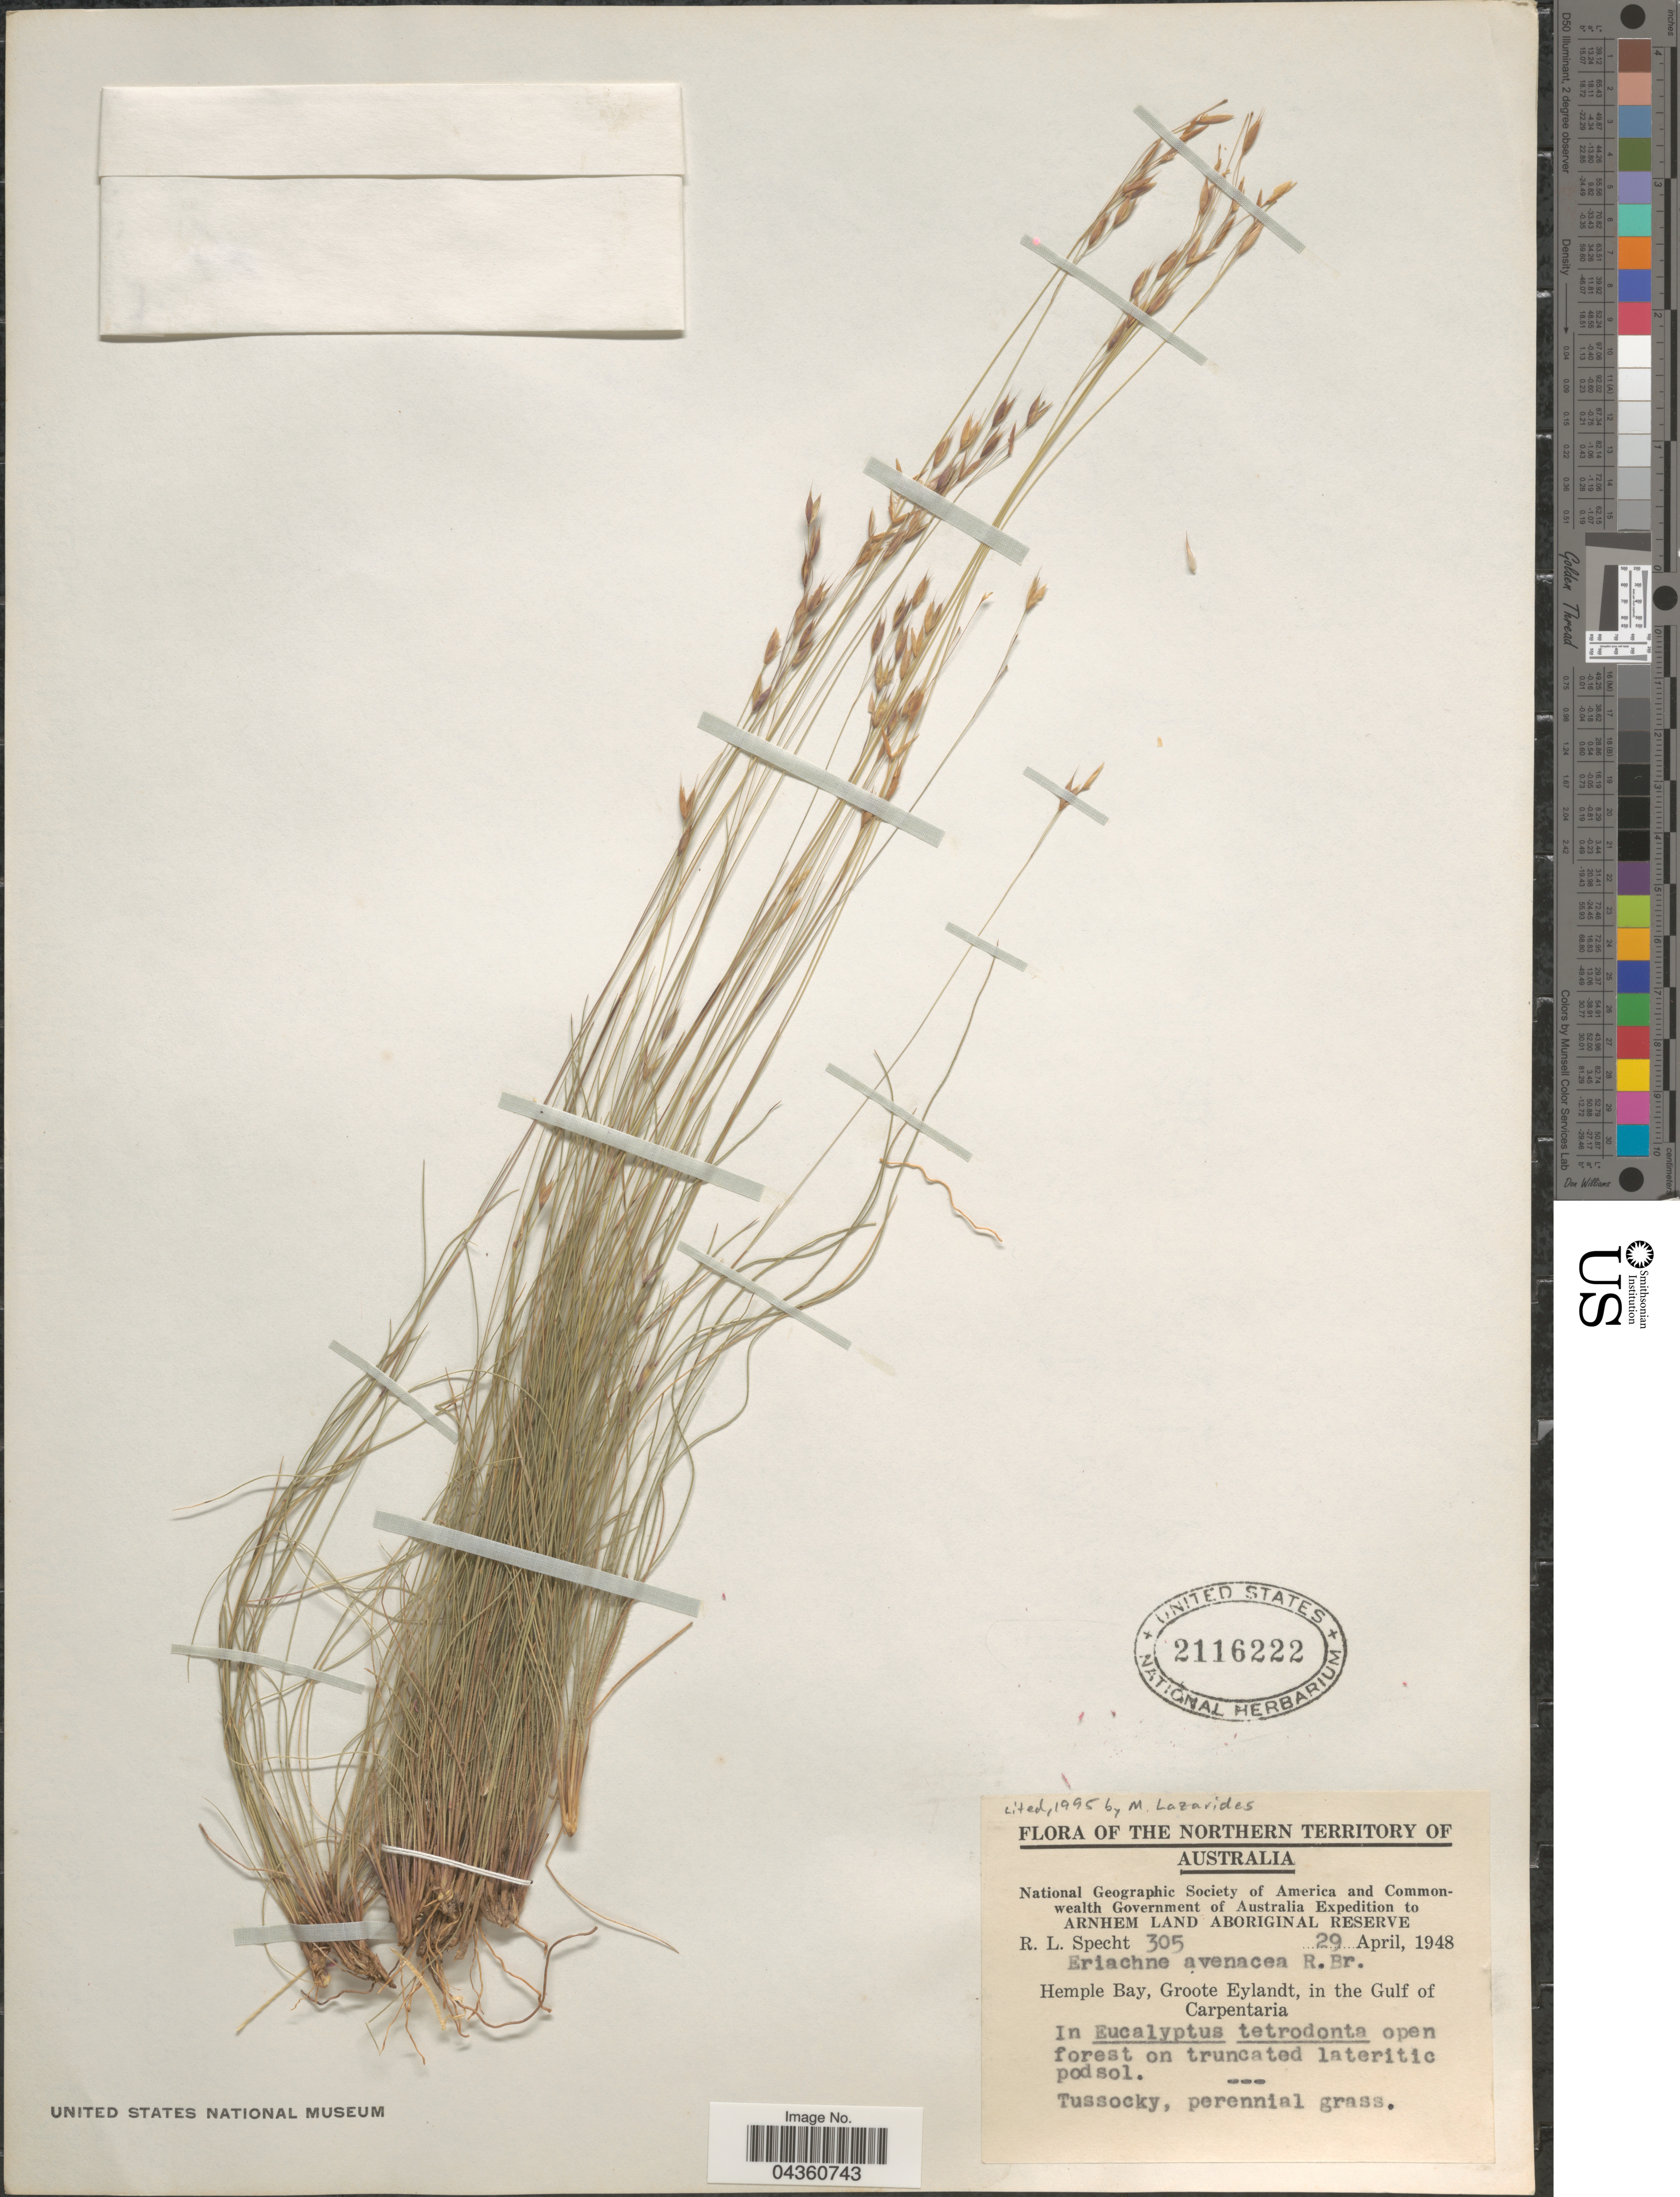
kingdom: Plantae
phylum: Tracheophyta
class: Liliopsida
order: Poales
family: Poaceae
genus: Eriachne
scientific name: Eriachne avenacea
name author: R. Br.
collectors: R. L. Specht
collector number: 305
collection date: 1948-04-29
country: Australia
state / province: Northern Territory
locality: National Geographic Society of America and Commonwealth Government of Australia Expedition to Arnhem Land Aboriginal Reserve. Hemple Bay, Groote Eylandt, in the Gulf of Carpentaria.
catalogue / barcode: US 2116222